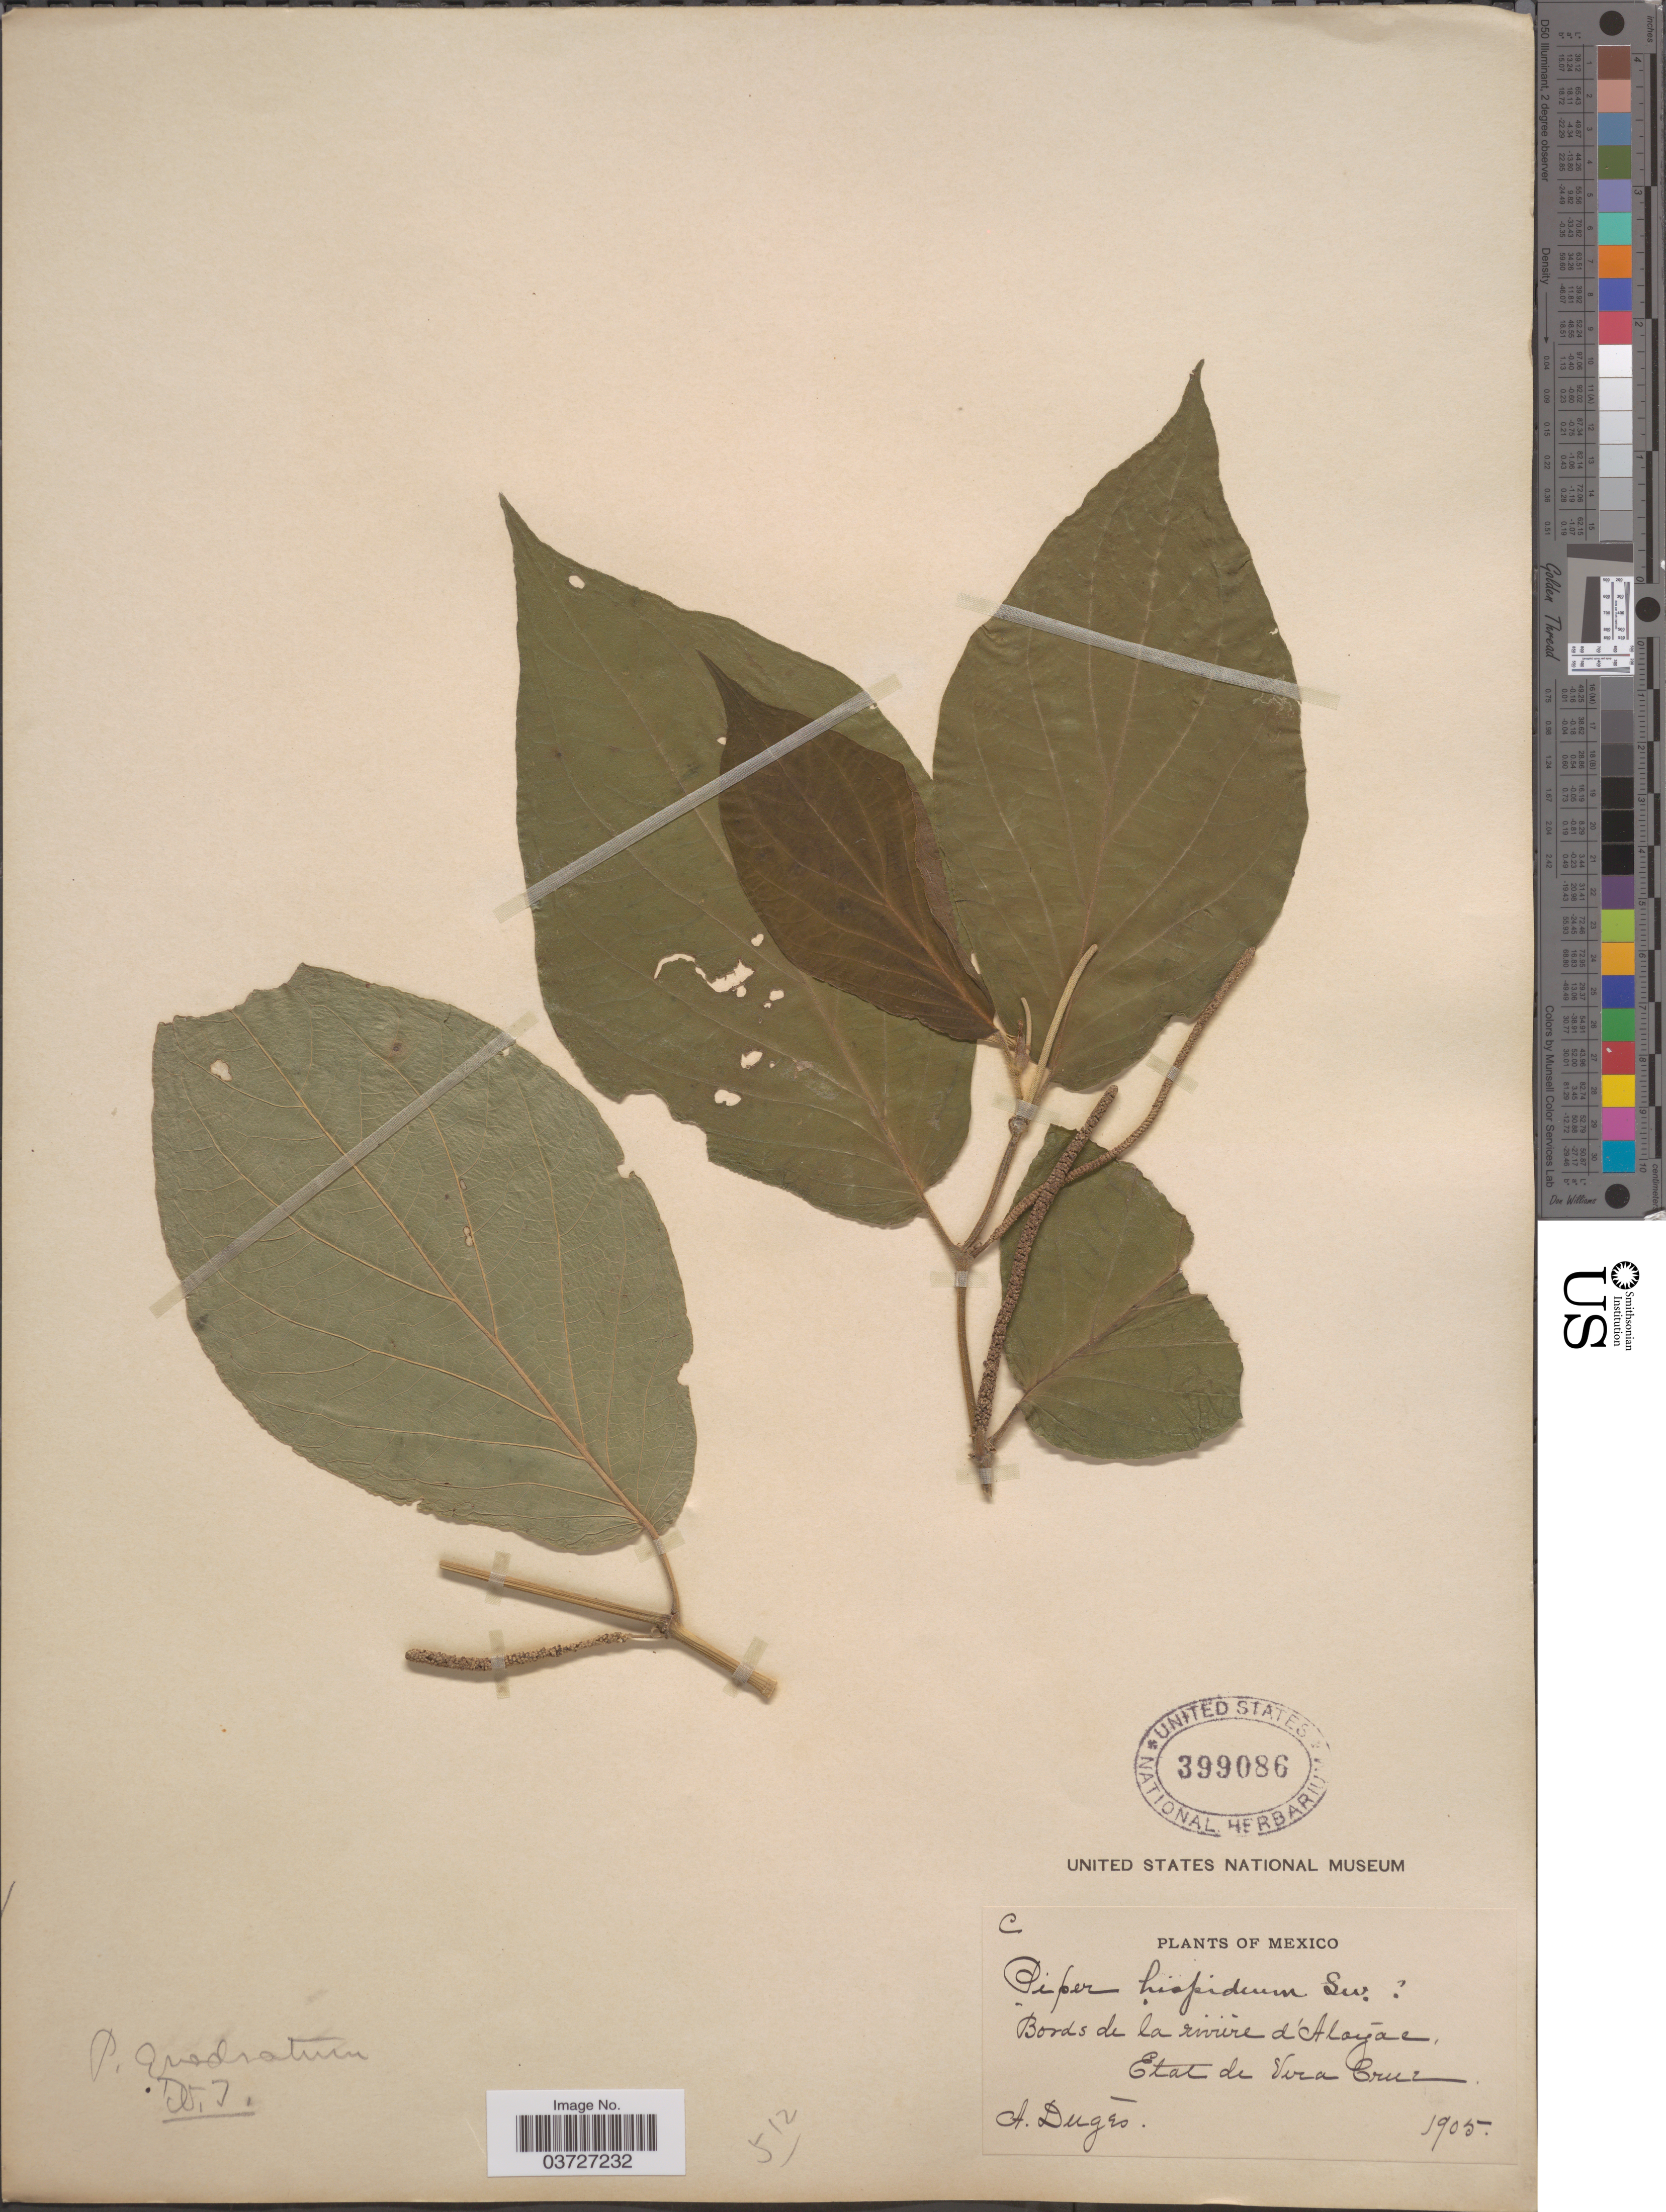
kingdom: Plantae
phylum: Tracheophyta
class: Magnoliopsida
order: Piperales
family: Piperaceae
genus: Piper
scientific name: Piper sp.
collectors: A. Dugès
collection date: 1905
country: Mexico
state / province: Veracruz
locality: Bords de la riviére d' Alayáe, Etat de Vera Cruz.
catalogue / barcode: US 399086